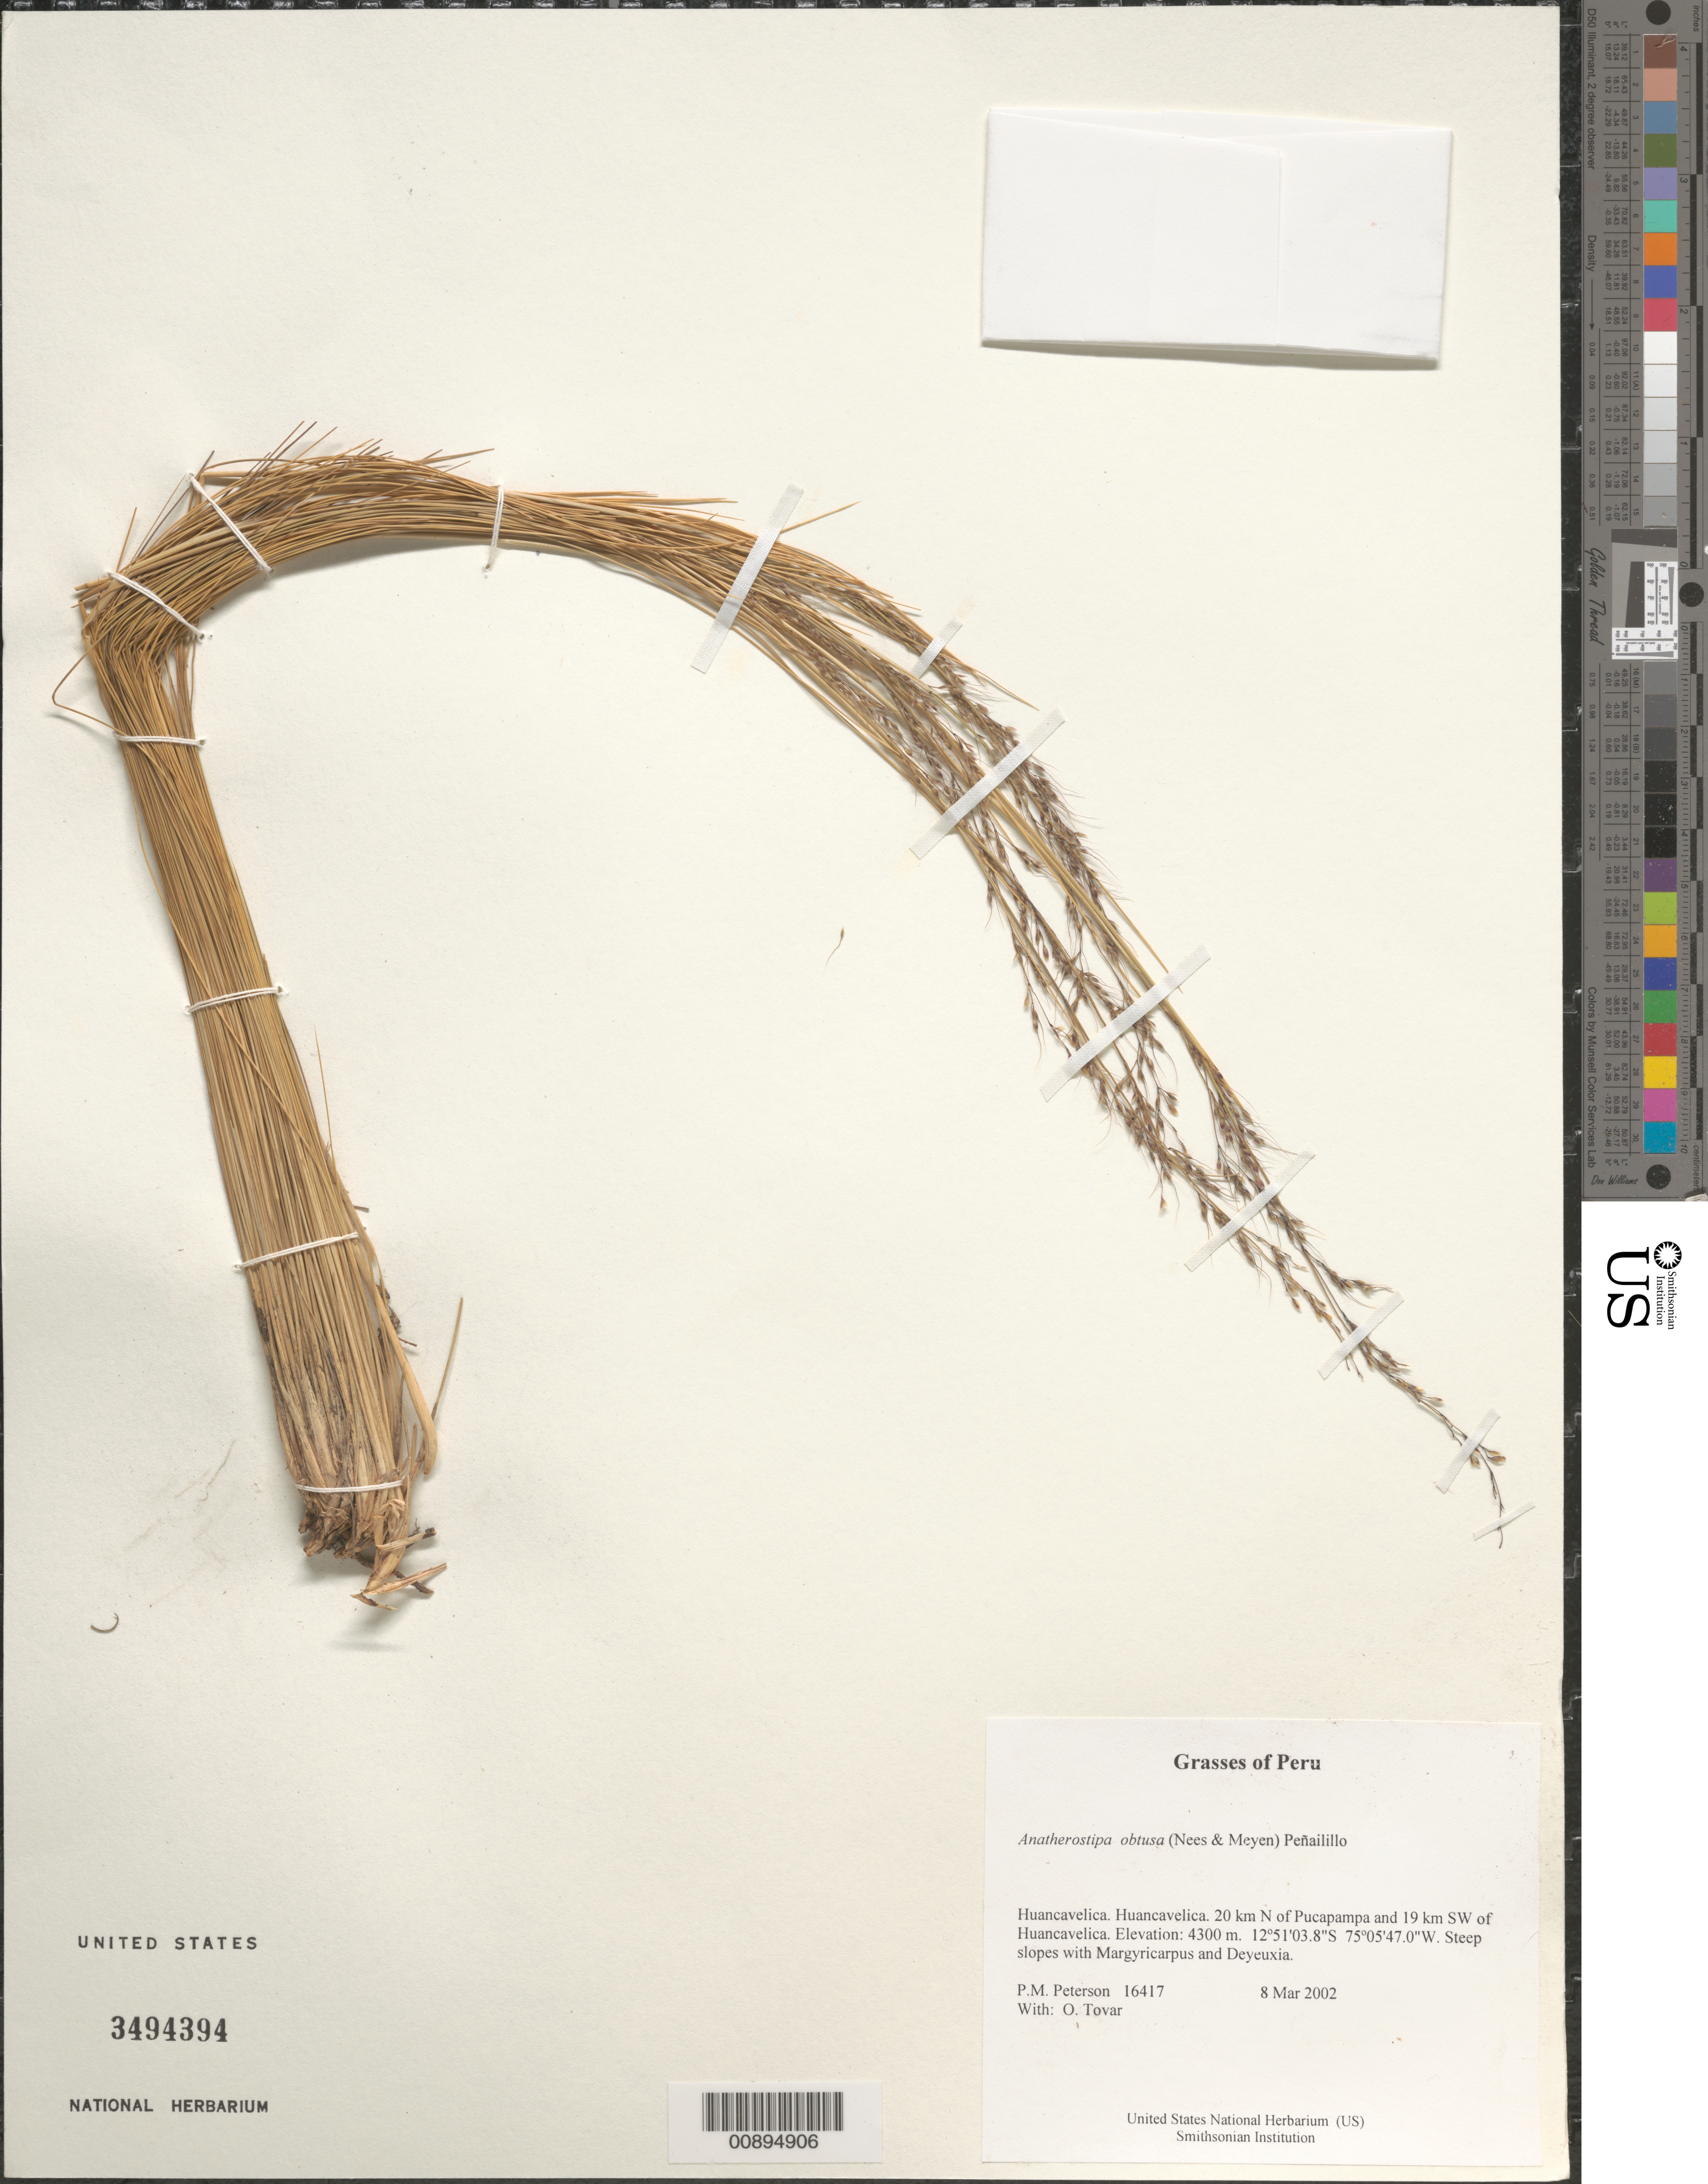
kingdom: Plantae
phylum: Tracheophyta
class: Liliopsida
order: Poales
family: Poaceae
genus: Anatherostipa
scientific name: Anatherostipa obtusa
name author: (Nees & Meyen) Peñailillo B.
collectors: P. M. Peterson & Ó. Tovar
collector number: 16417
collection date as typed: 08 Mar 2002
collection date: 2002-03-08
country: Peru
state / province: Huancavelica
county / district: Huancavelica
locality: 20 km N of Pucapampa and 19 km SW of Huancavelica.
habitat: Steep slopes with ~Margyricarpus~ and ~Deyeuxia~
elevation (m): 4300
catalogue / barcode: US 3494394